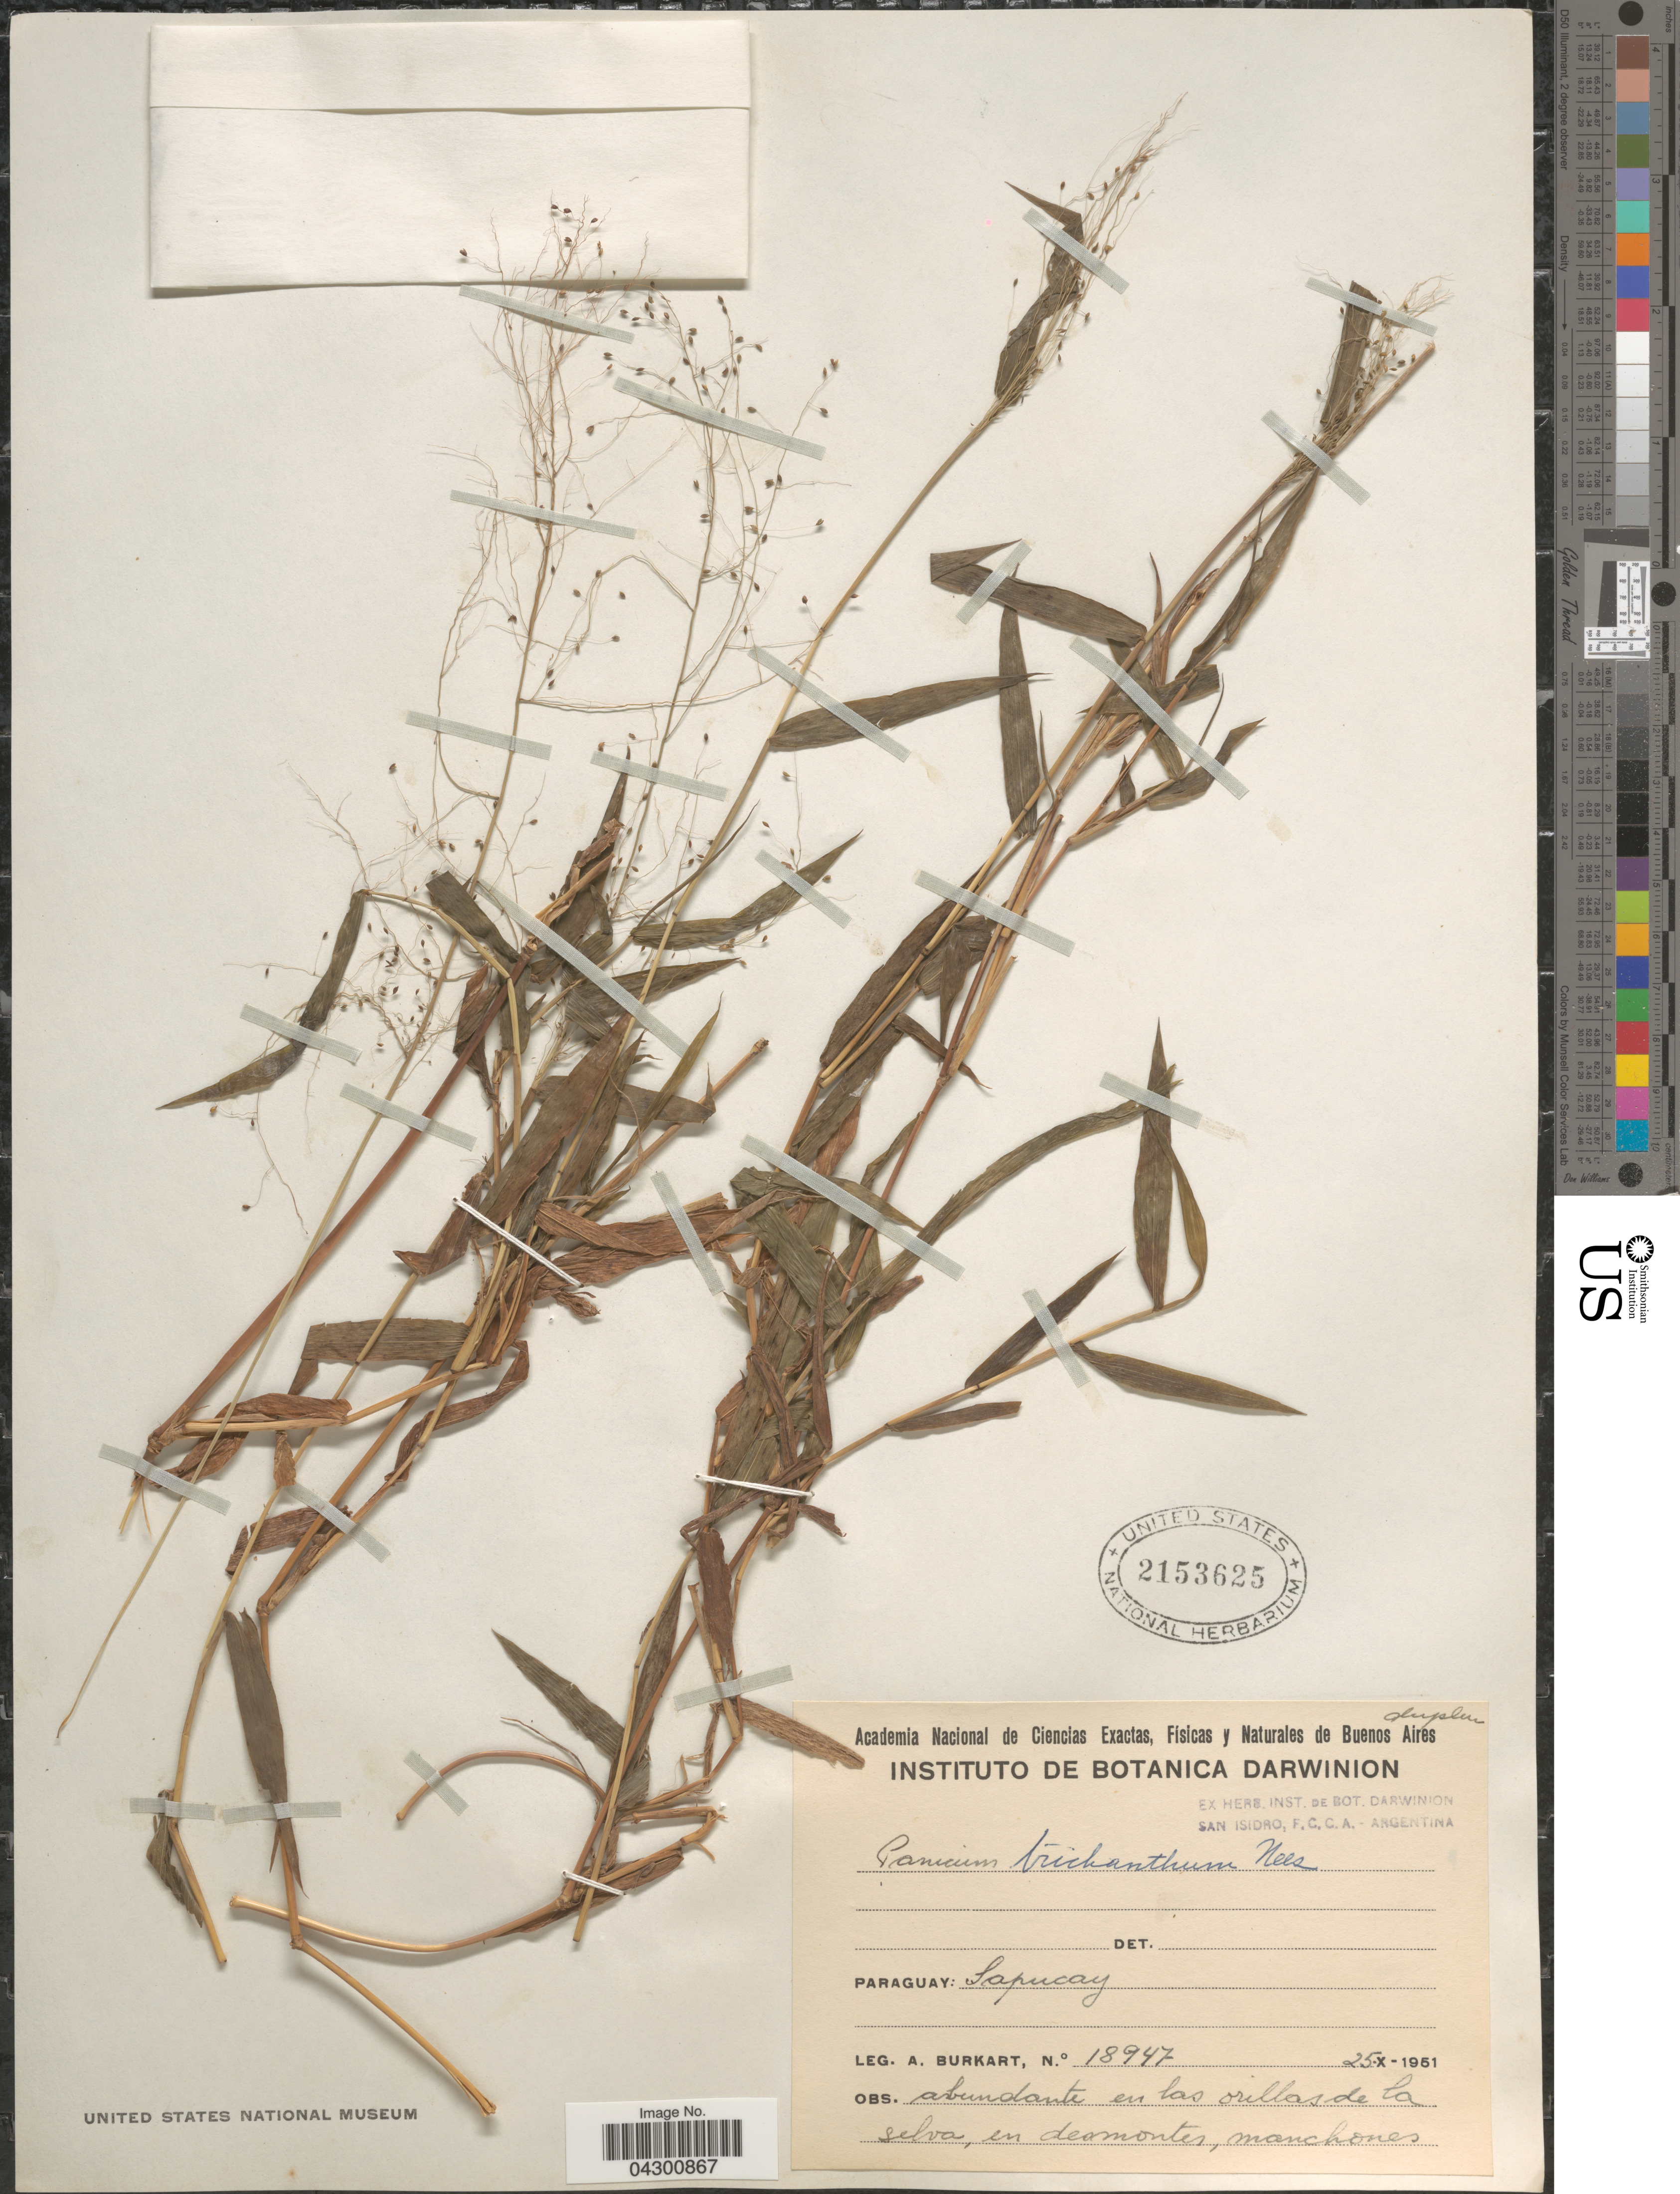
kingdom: Plantae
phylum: Tracheophyta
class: Liliopsida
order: Poales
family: Poaceae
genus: Panicum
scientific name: Panicum trichanthum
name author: Nees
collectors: A. E. Burkart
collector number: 18947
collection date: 1951-10-25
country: Paraguay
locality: Sapucay.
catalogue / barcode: US 2153625